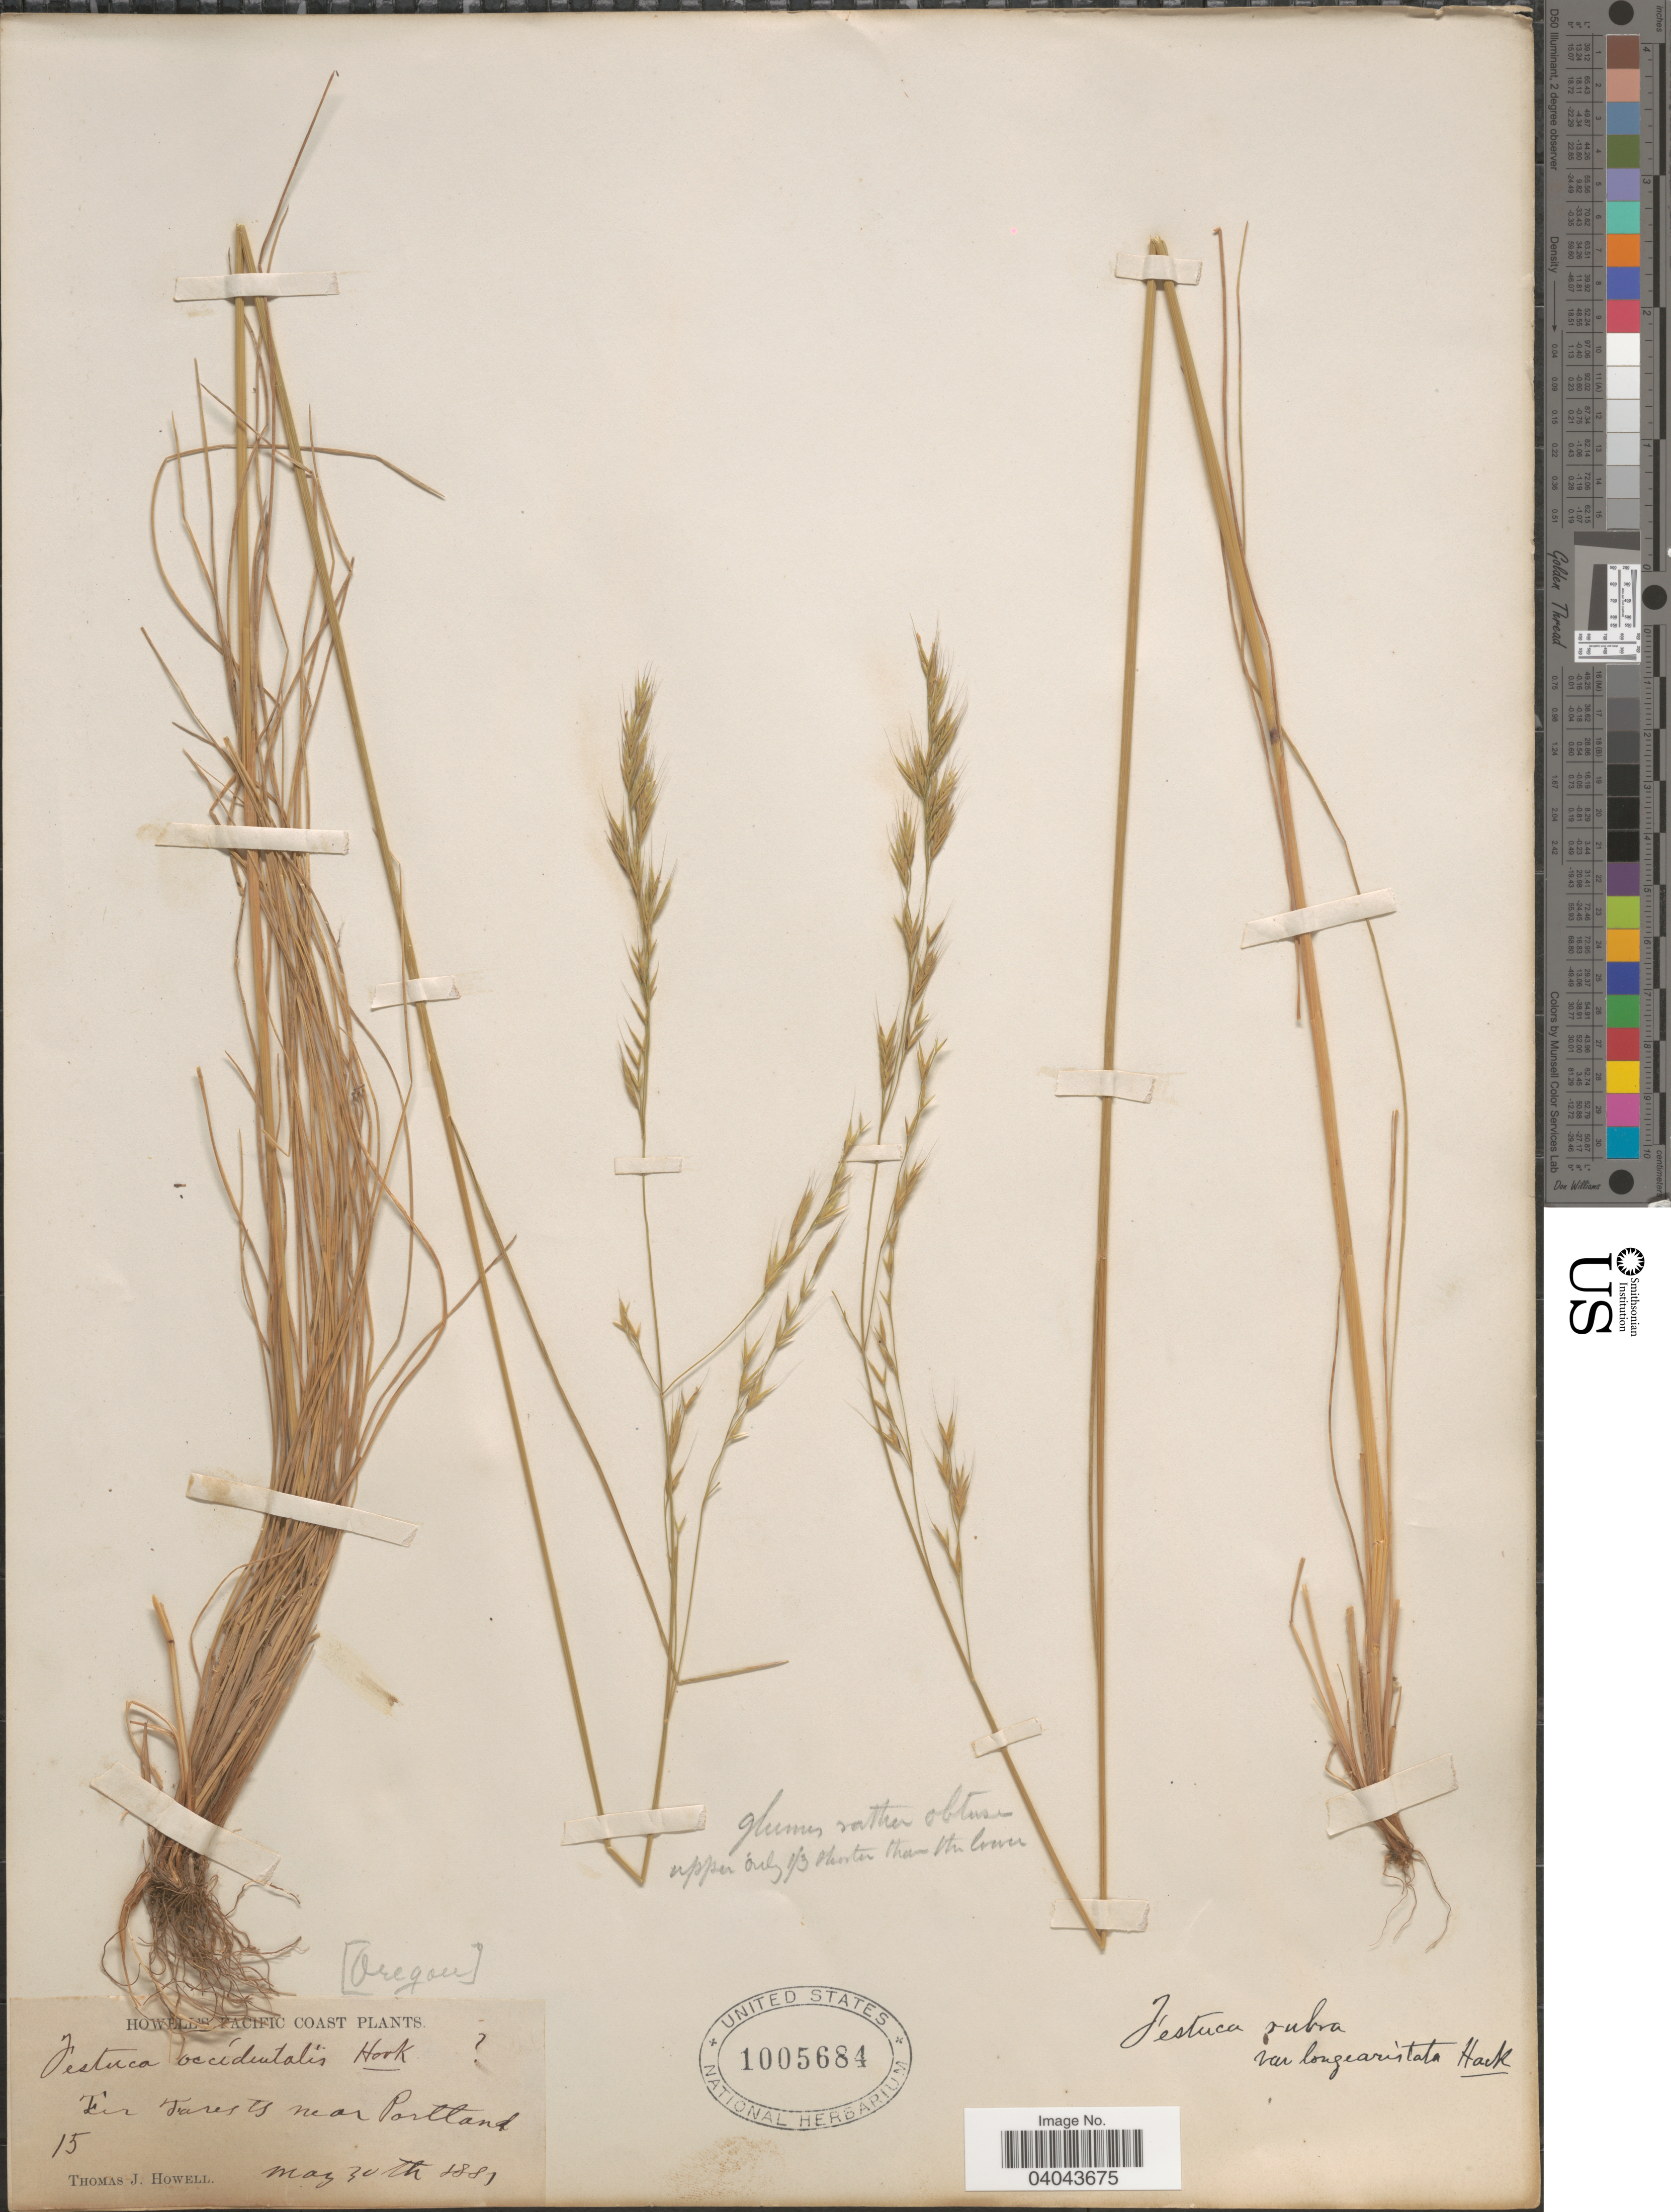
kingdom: Plantae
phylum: Tracheophyta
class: Liliopsida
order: Poales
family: Poaceae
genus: Festuca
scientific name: Festuca occidentalis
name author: Hook.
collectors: T. Howell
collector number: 15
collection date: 1881-05-30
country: United States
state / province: Oregon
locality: Pacific Coast. Fir Forests near Portland.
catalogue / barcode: US 1005684